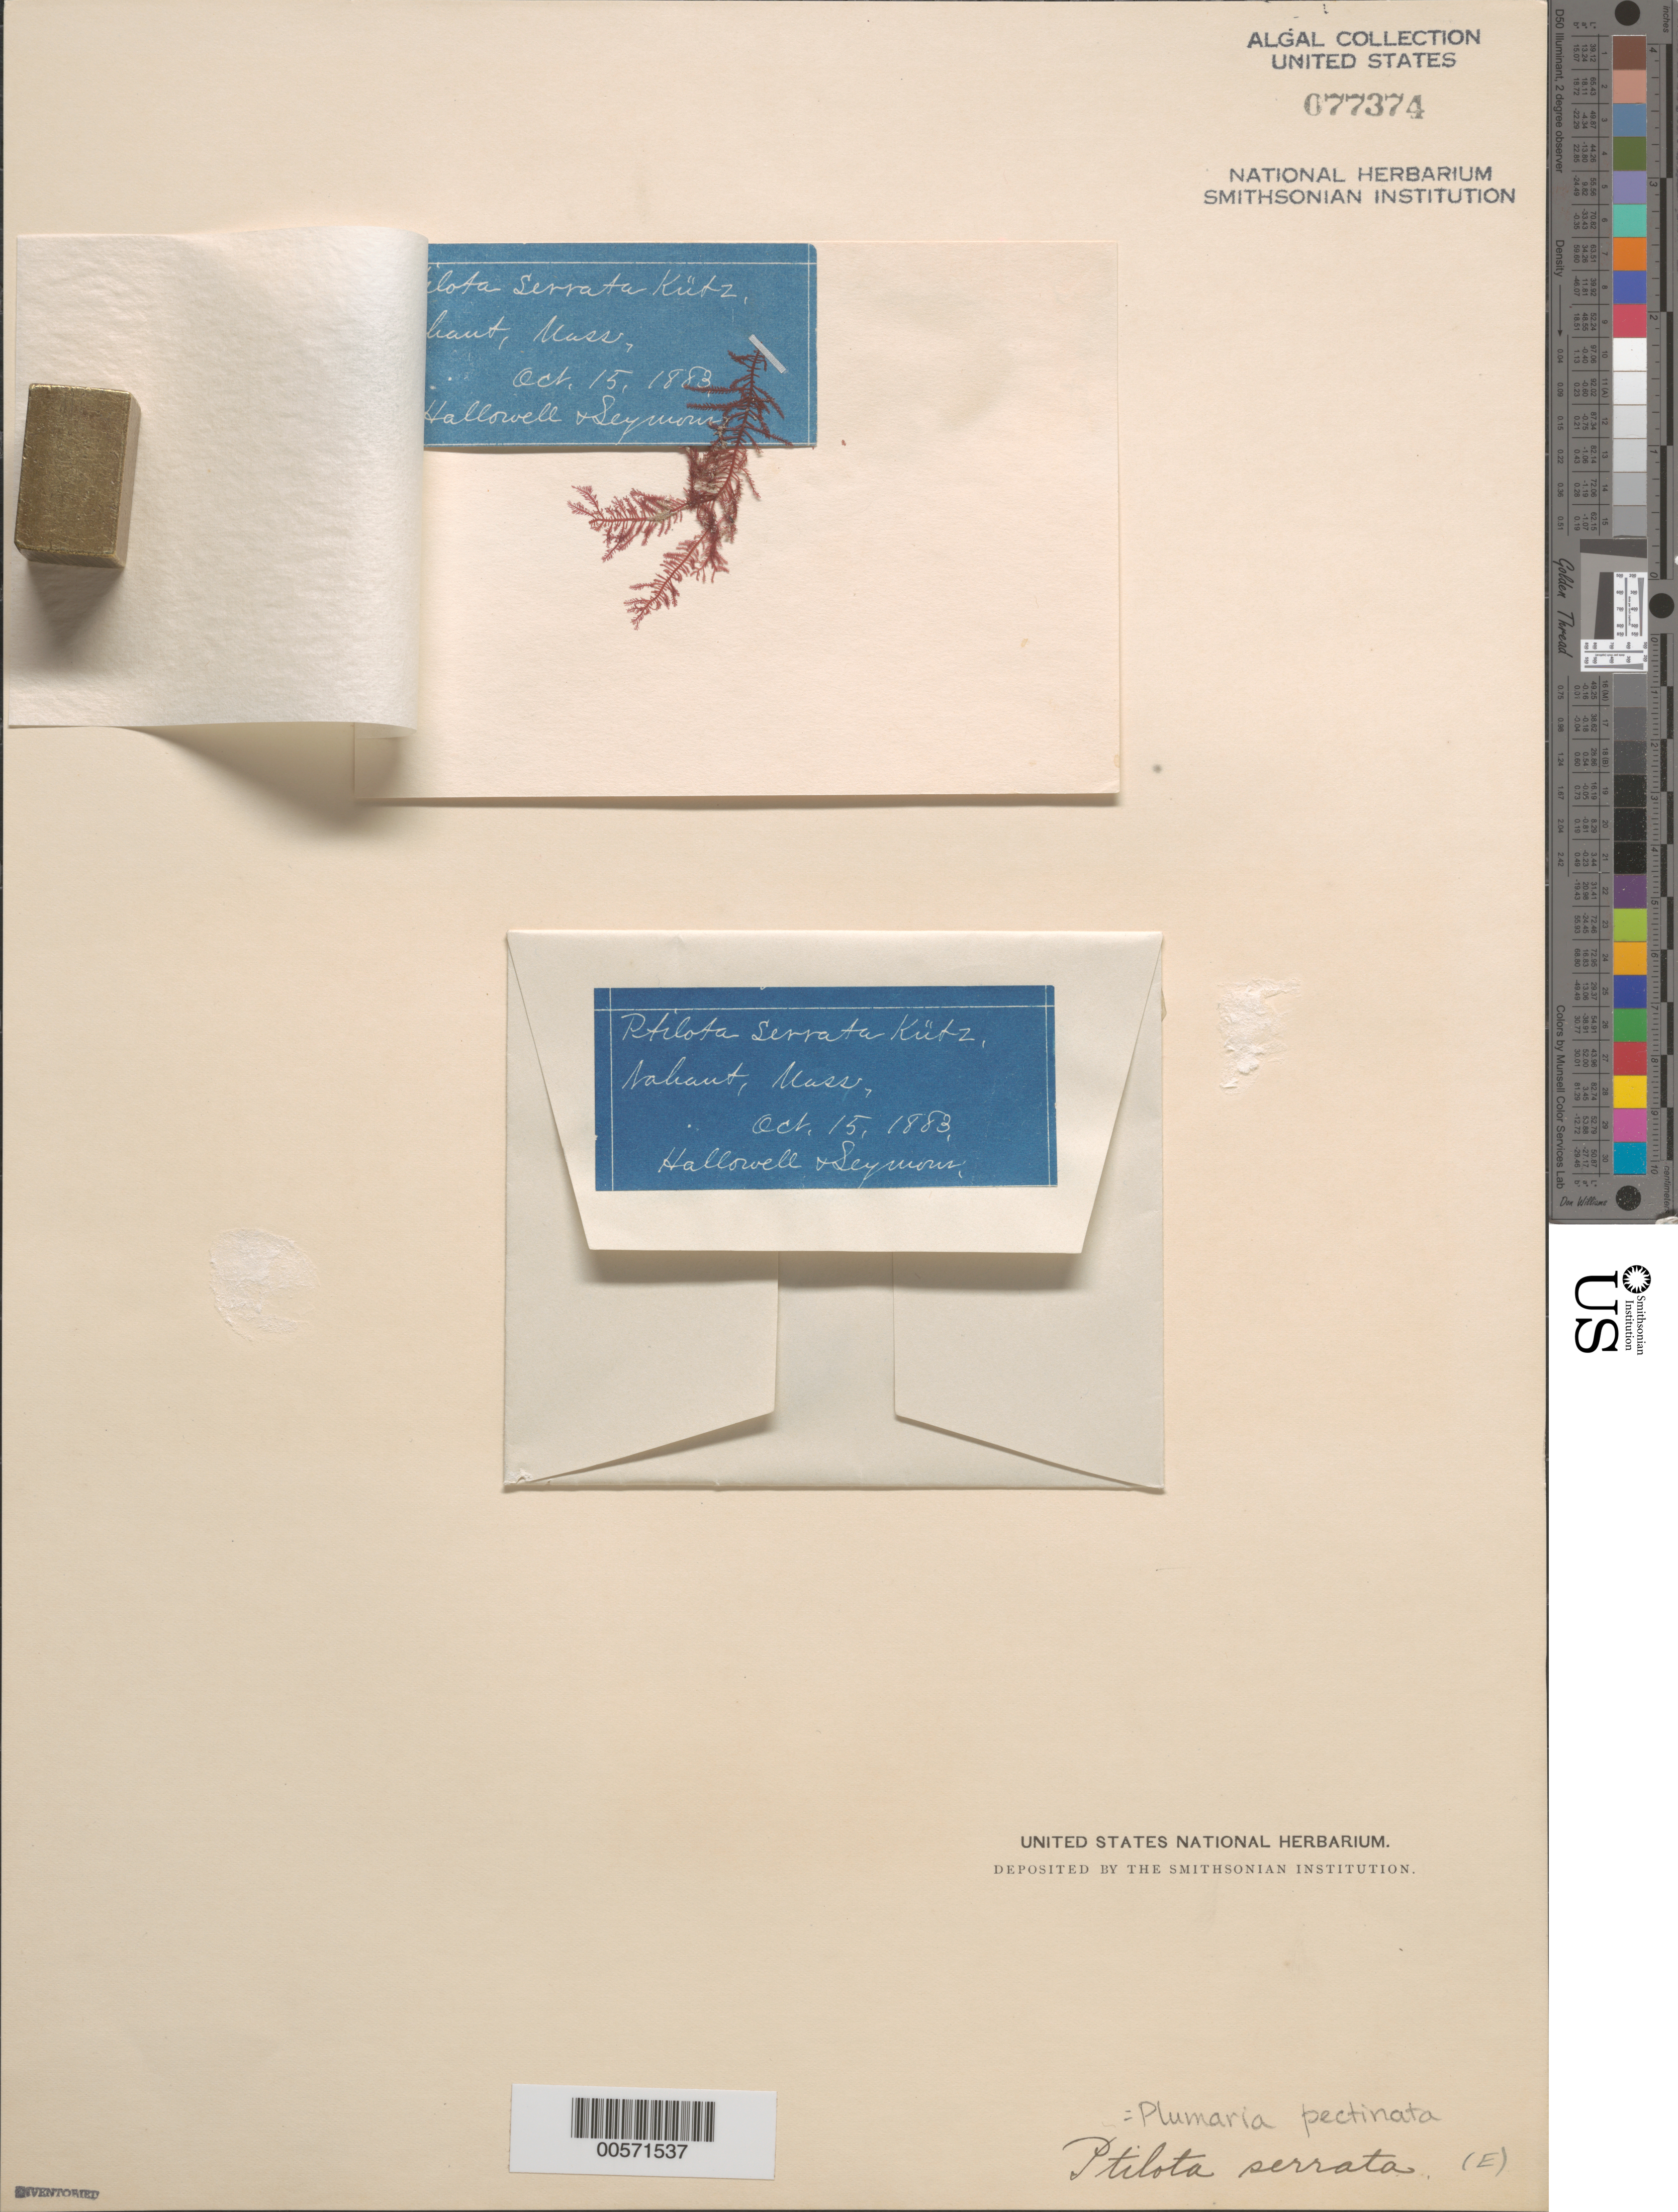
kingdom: Plantae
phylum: Rhodophyta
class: Florideophyceae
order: Ceramiales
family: Wrangeliaceae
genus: Plumaria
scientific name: Plumaria pectinata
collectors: -. Hallowell & -. Seymour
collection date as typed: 15 Oct 1883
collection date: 1883-10-15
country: United States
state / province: Massachusetts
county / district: Essex County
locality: Nahant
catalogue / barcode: US 77374